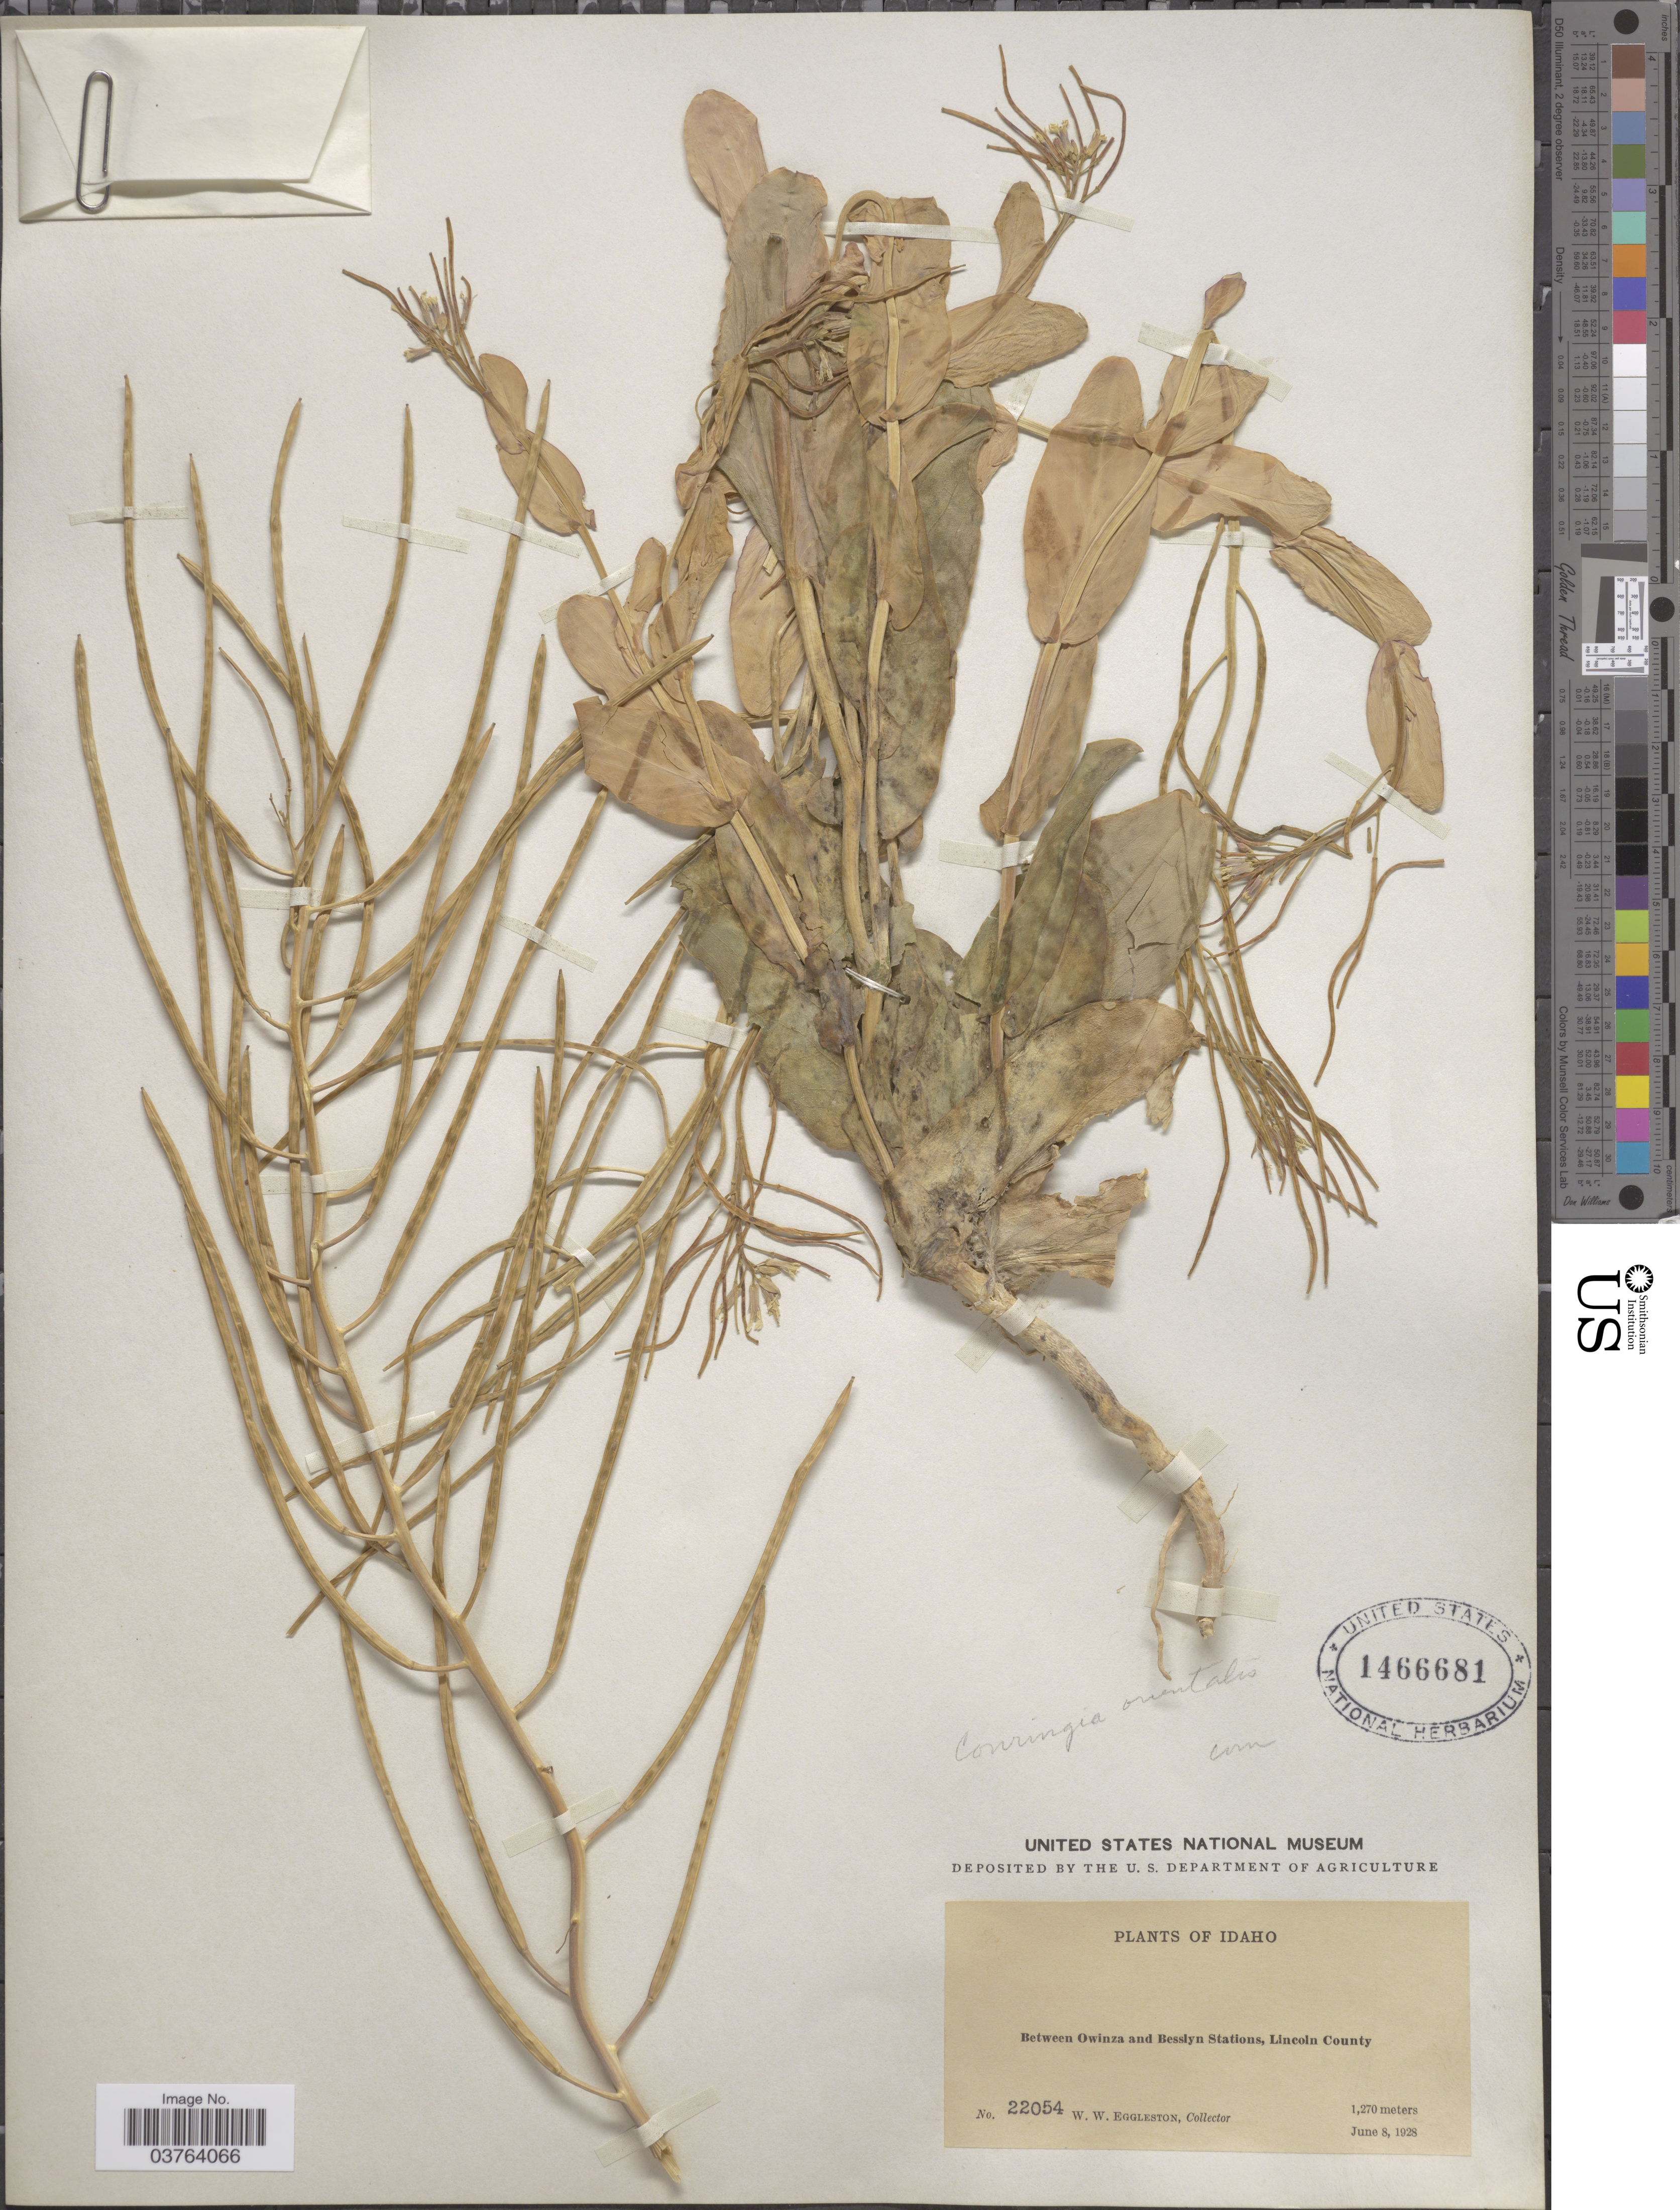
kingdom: Plantae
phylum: Tracheophyta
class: Magnoliopsida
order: Brassicales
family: Brassicaceae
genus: Conringia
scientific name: Conringia orientalis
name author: (L.) C. Presl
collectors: W. W. Eggleston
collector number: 22054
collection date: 1928-06-08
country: United States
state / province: Idaho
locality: Between Owinza and Besslyn Stations, Lincoln County.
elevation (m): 1270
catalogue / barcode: US 1466681